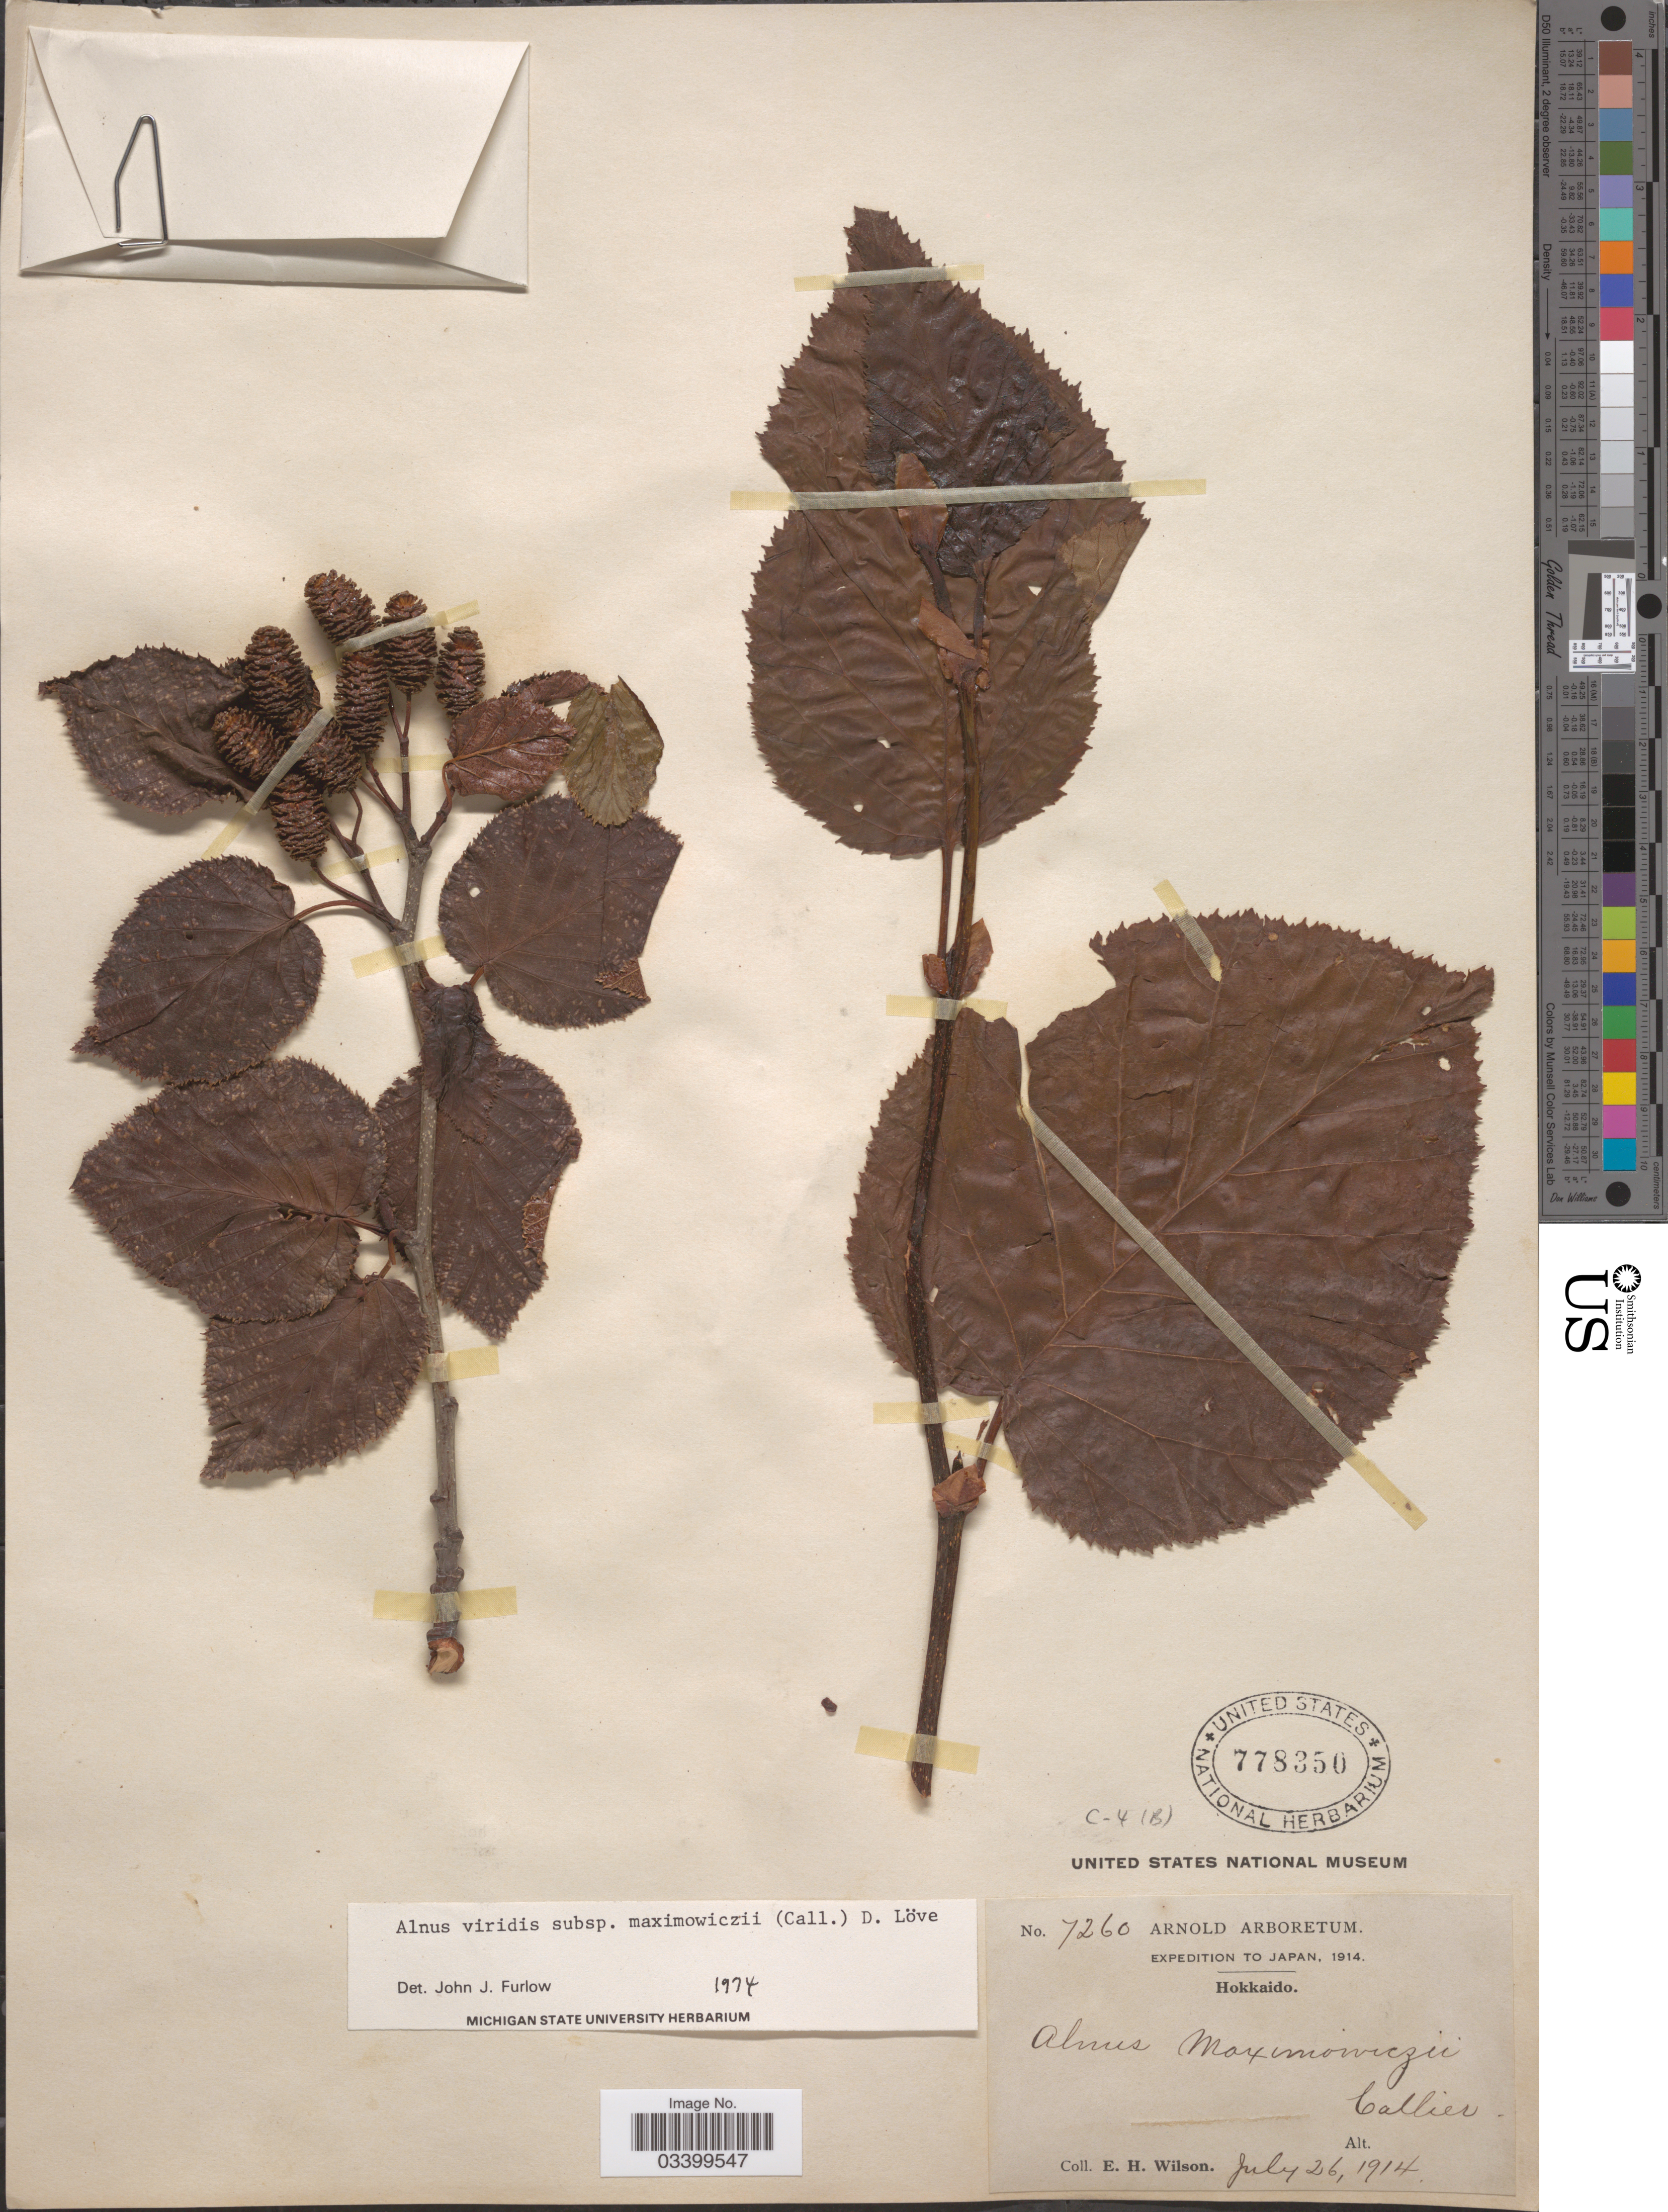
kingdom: Plantae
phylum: Tracheophyta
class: Magnoliopsida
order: Fagales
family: Betulaceae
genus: Alnus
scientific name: Alnus maximowiczii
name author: Callier ex C.K. Schneid.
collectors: E. Wilson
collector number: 7260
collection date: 1914-07-26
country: Japan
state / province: Hokkaidō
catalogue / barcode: US 778350